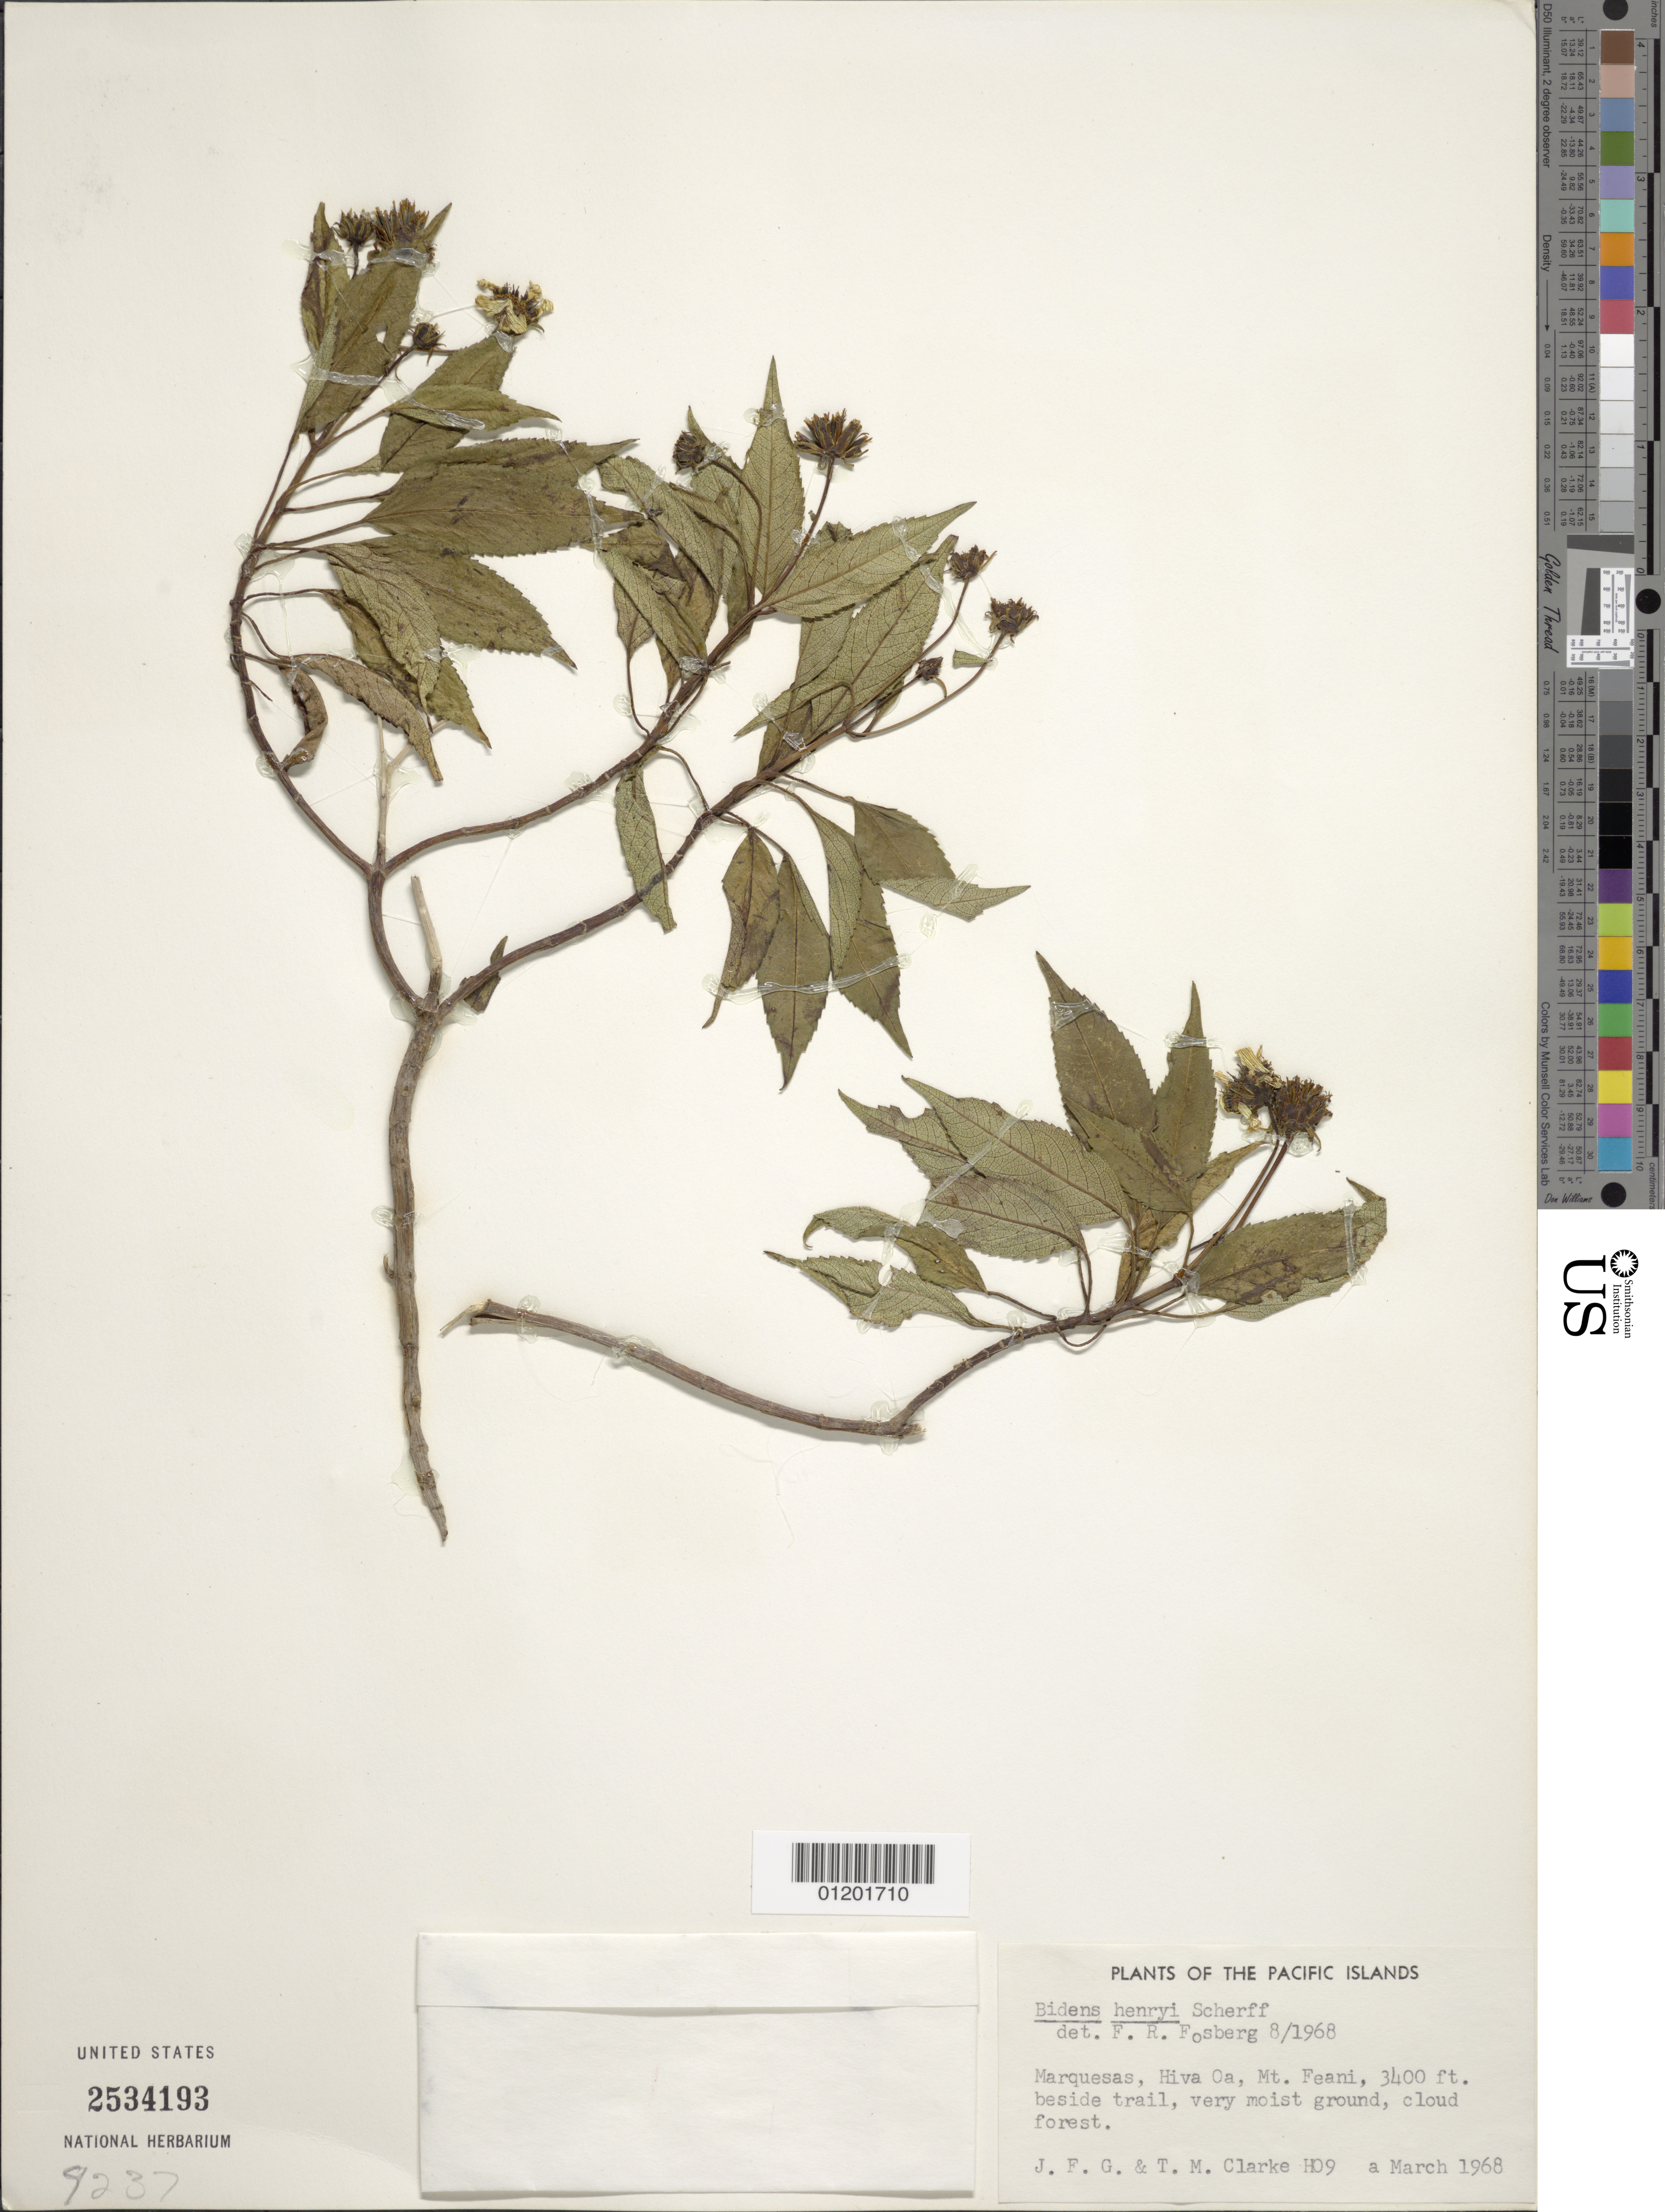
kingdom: Plantae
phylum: Tracheophyta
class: Magnoliopsida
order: Asterales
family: Asteraceae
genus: Bidens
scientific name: Bidens henryi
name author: Sherff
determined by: Wagner, W. L., (BOT), Smithsonian Institution - National Museum of Natural History (UNITED STATES)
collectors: J. F. Clarke & T. M. Clarke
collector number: HO9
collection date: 1968-03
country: French Polynesia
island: Hiva Oa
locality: Mt. Feani, beside trail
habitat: Very moist ground, cloud forest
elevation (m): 1036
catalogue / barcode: US 2534193